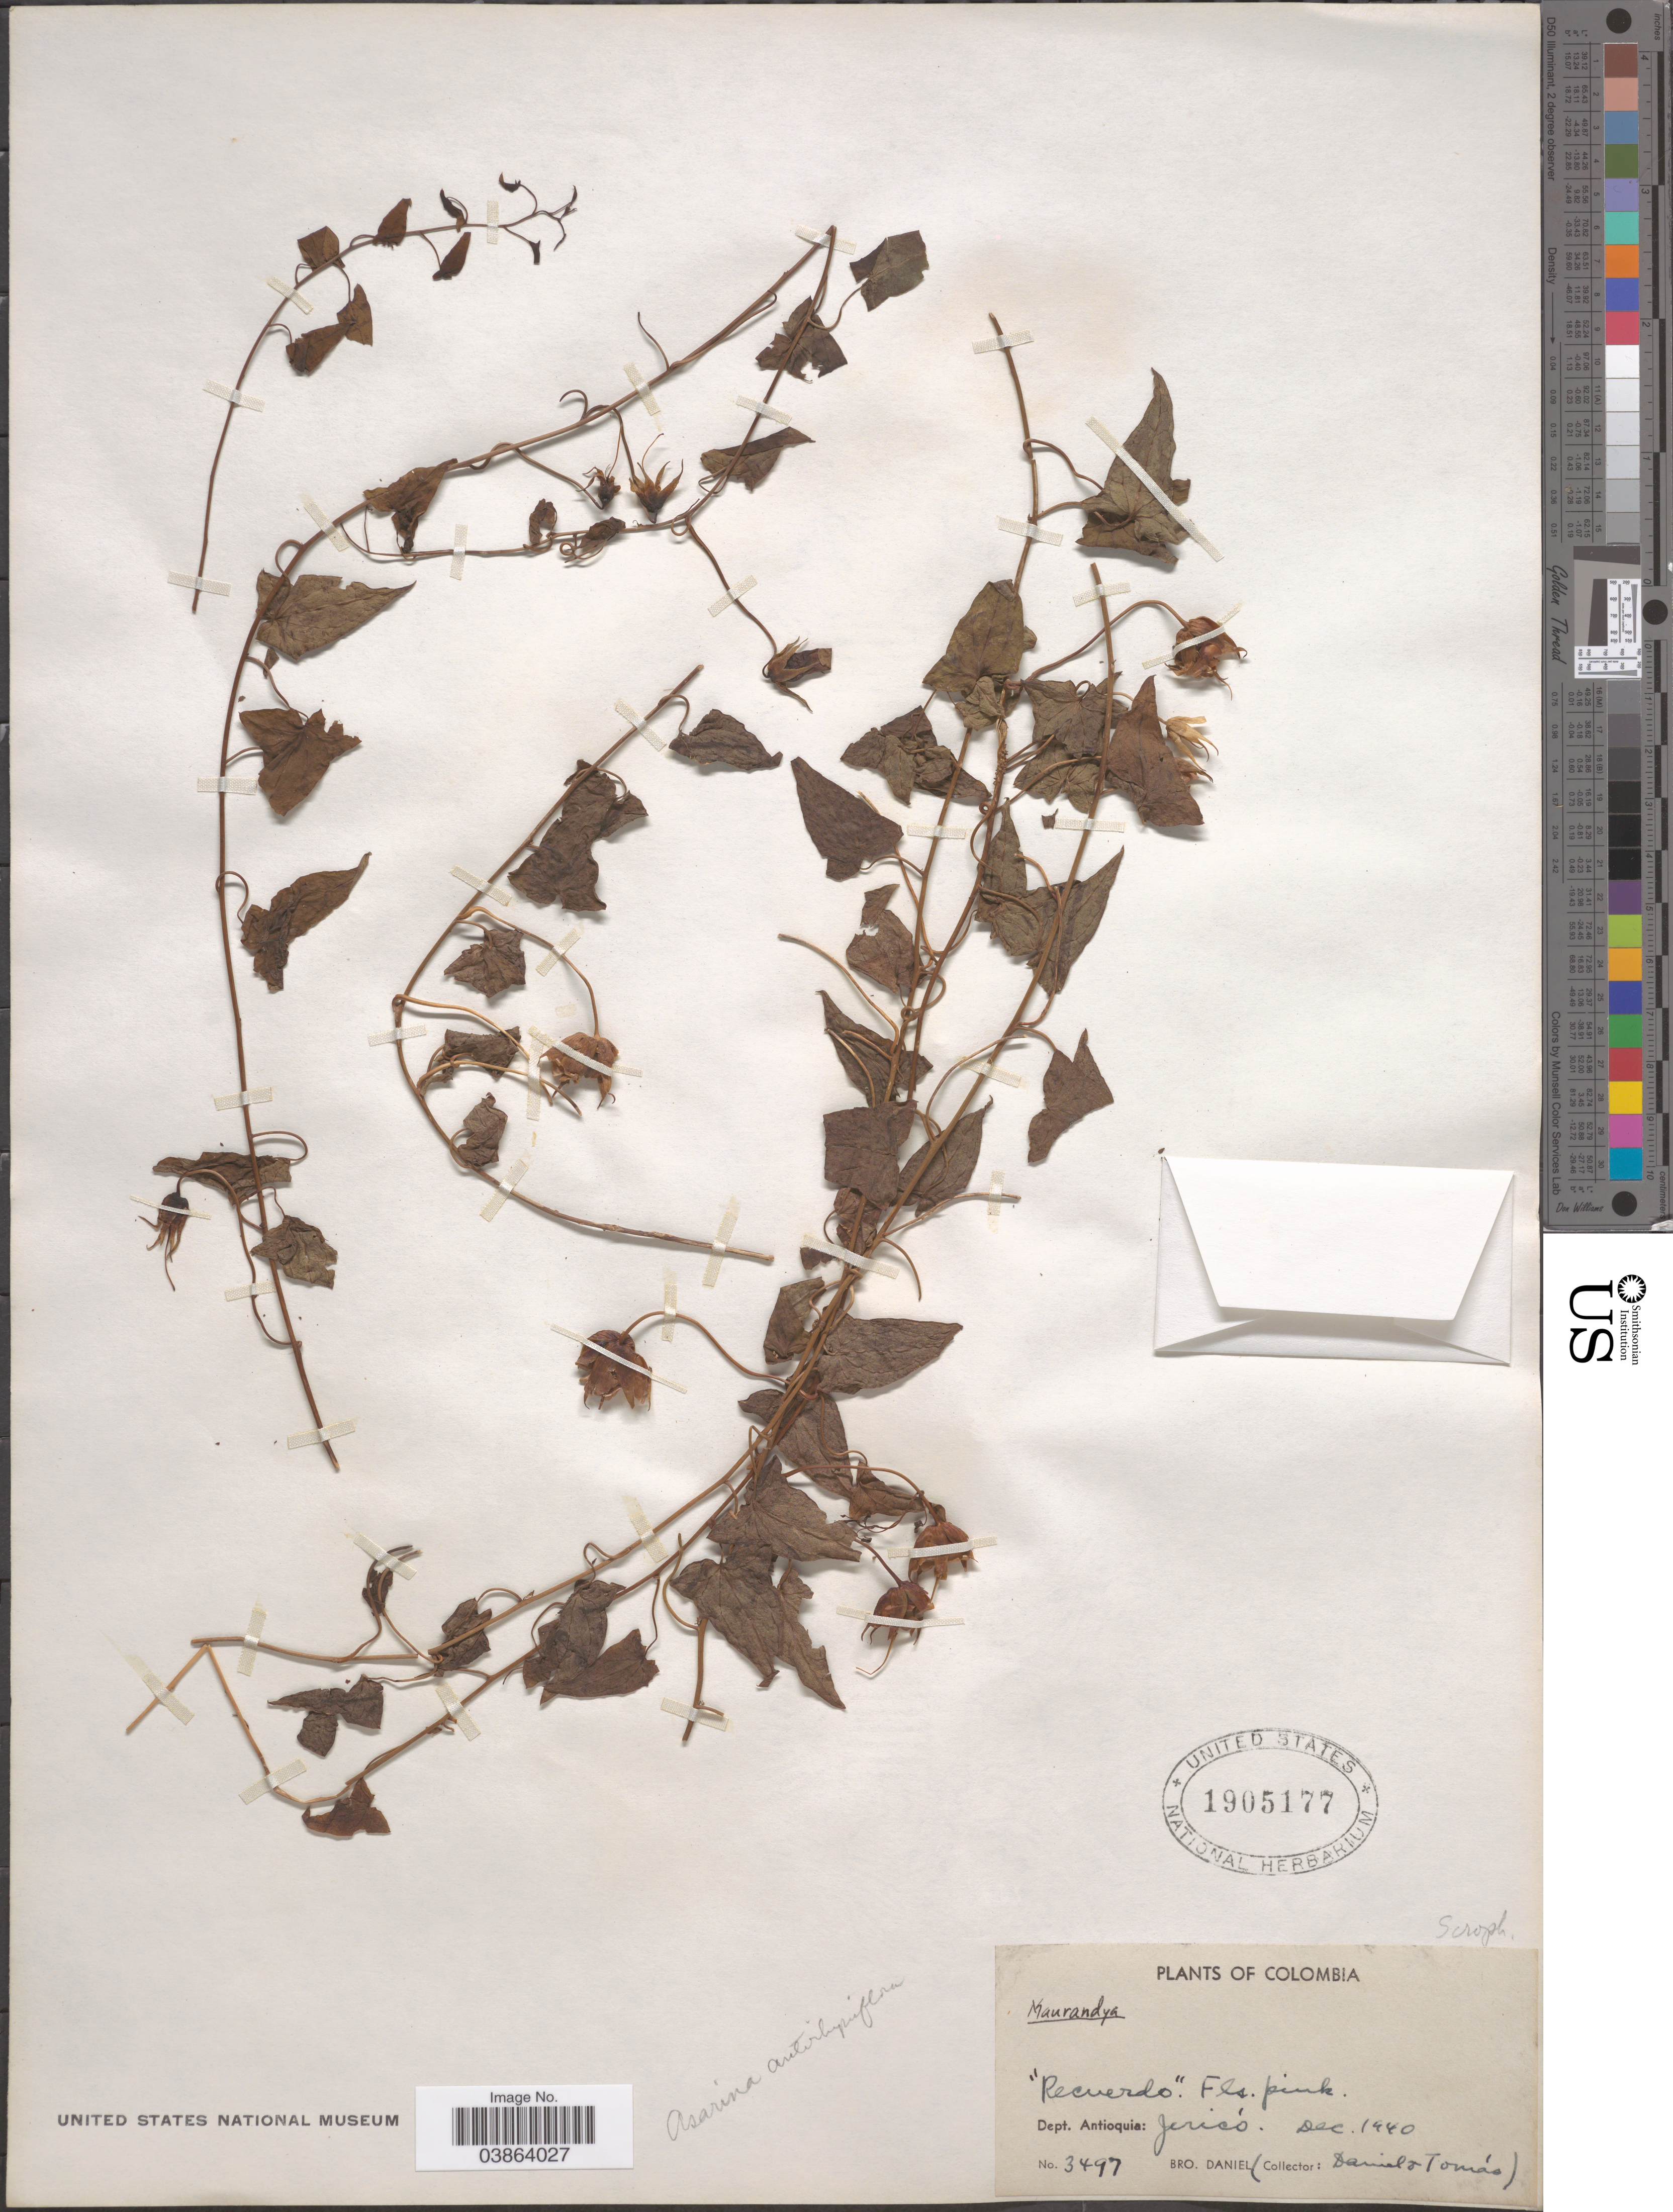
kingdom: Plantae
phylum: Tracheophyta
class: Magnoliopsida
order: Lamiales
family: Plantaginaceae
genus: Asarina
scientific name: Asarina antirrhiniflora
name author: (Humb. & Bonpl. ex Willd.) Pennell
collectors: Bro. Daniel & -. Tomas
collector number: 3497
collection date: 1940-12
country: Colombia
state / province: Antioquia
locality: Dept. Antioquia: Jericó.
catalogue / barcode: US 1905177